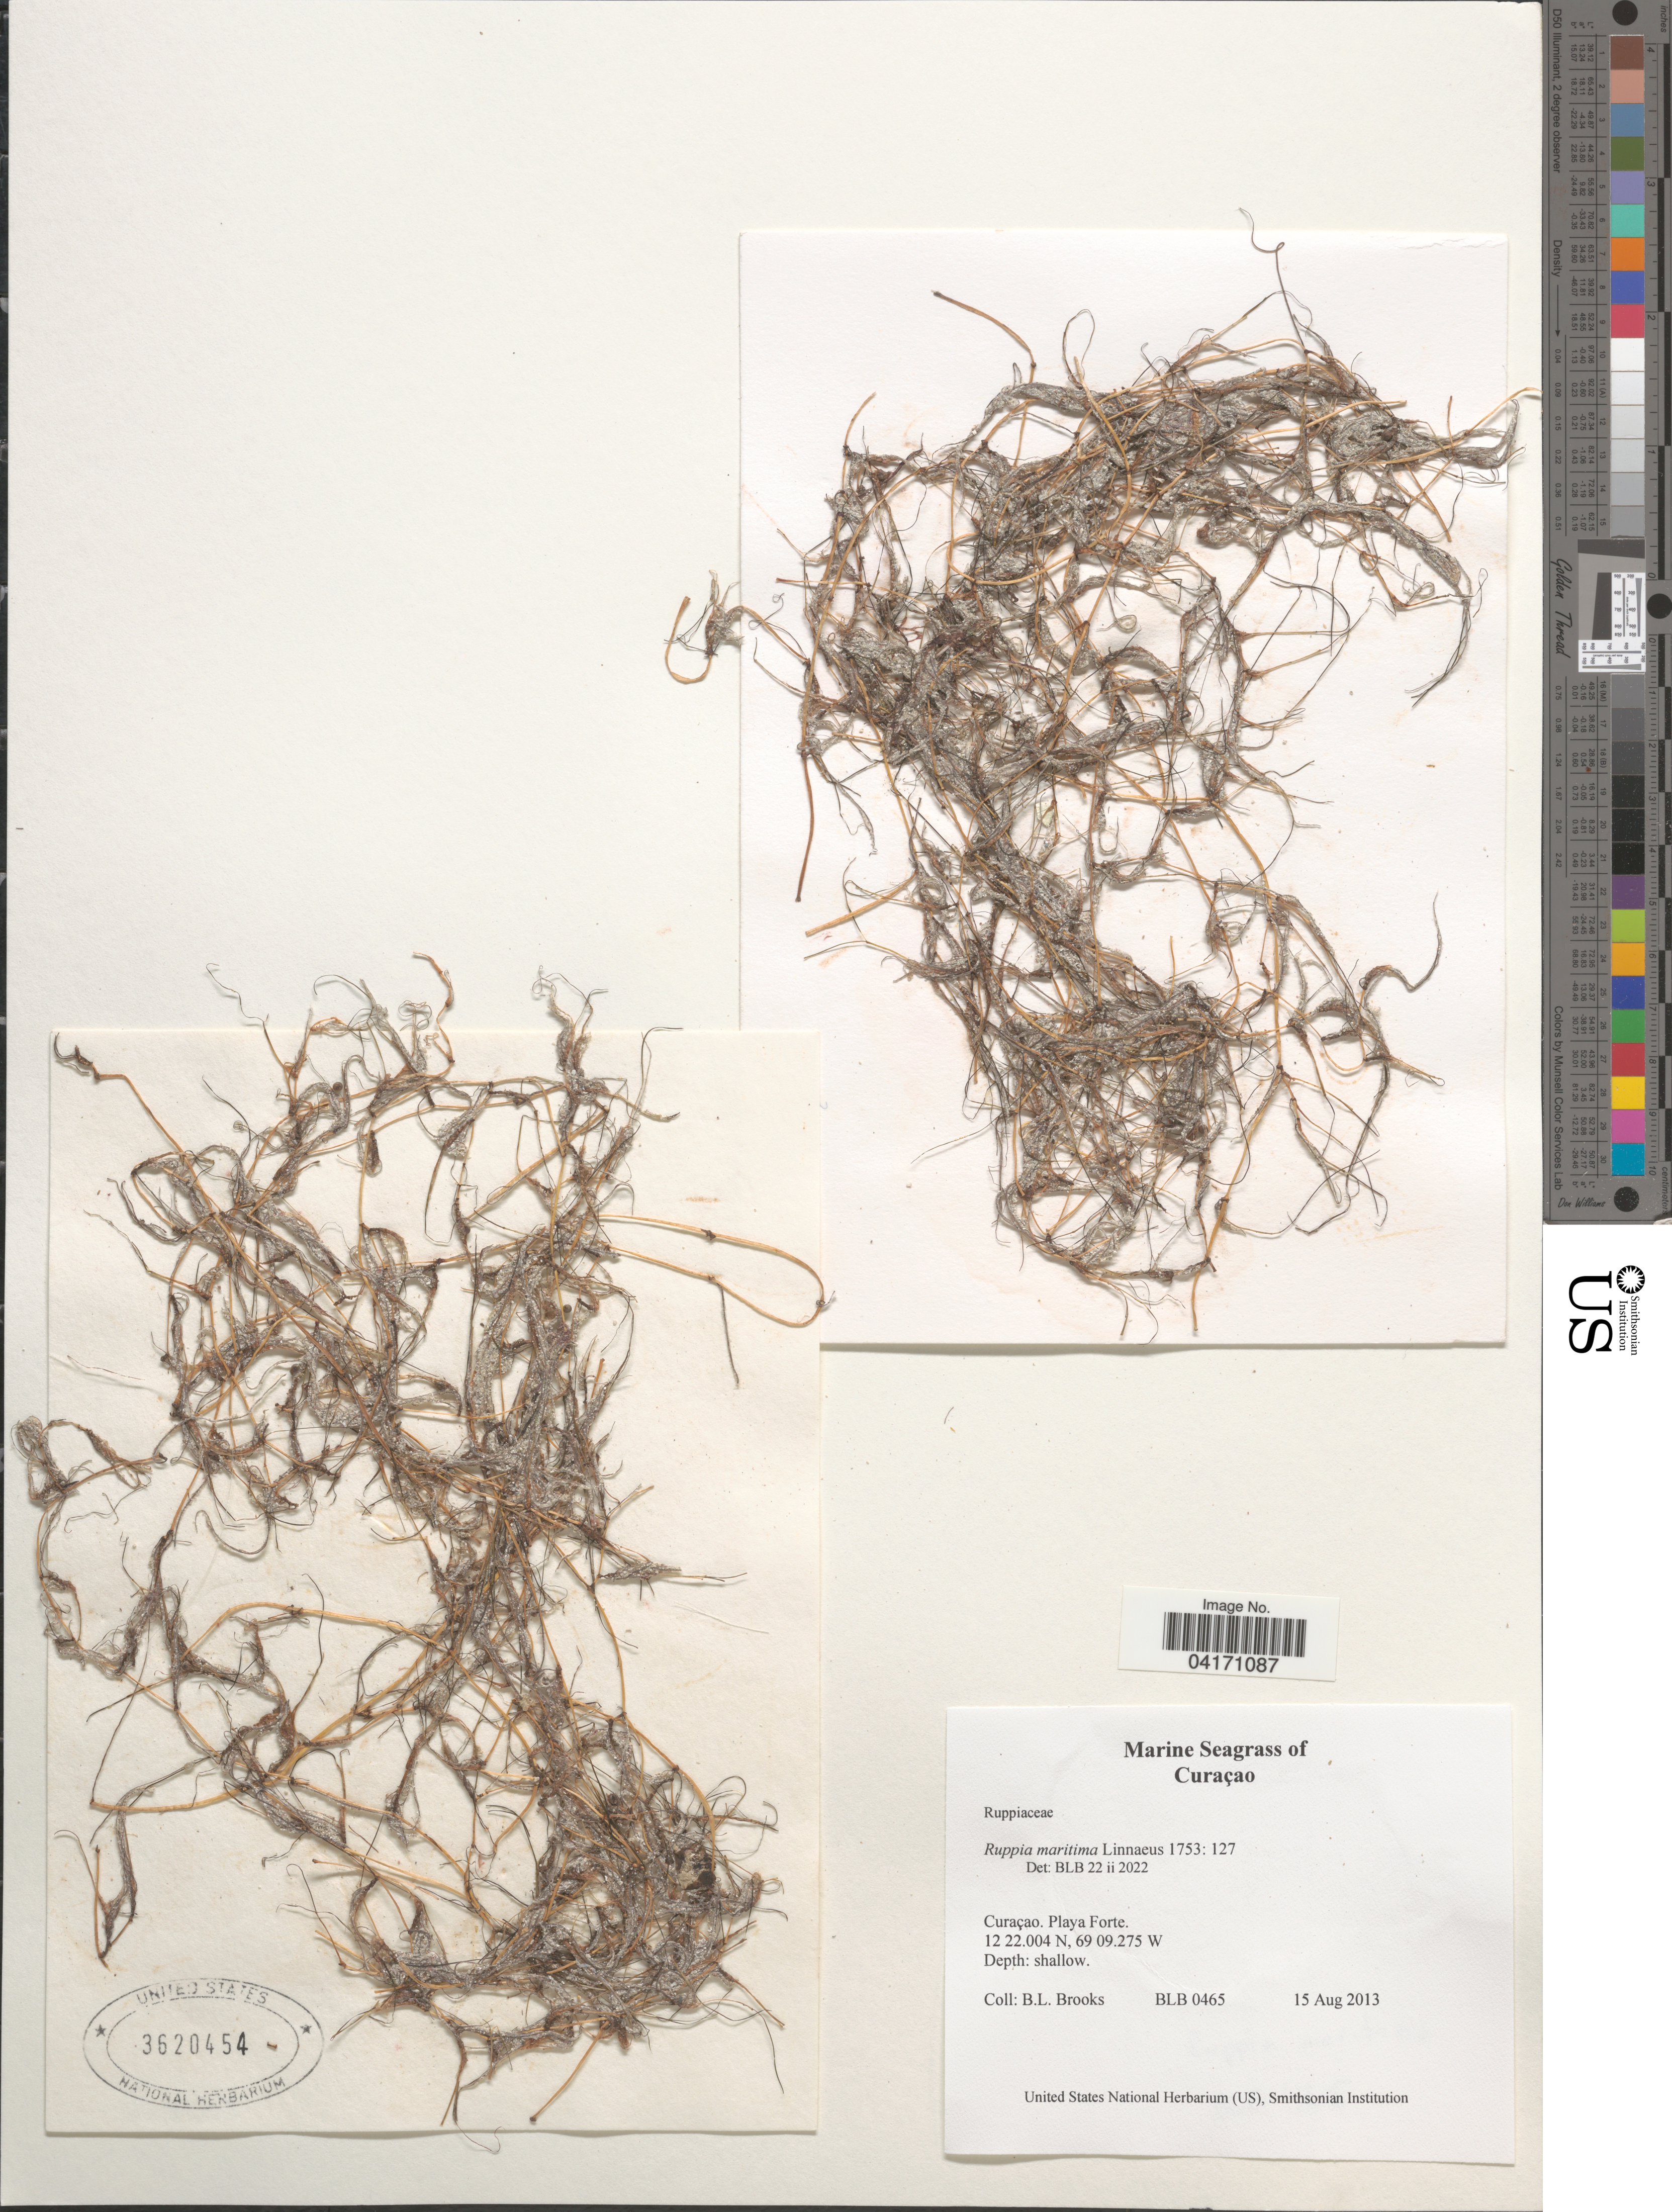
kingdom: Plantae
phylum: Tracheophyta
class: Liliopsida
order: Alismatales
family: Ruppiaceae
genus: Ruppia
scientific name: Ruppia maritima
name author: L.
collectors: B. Brooks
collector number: BLB0465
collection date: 2013-08-15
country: Curaçao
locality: Playa Forte.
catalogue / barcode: US 3620454